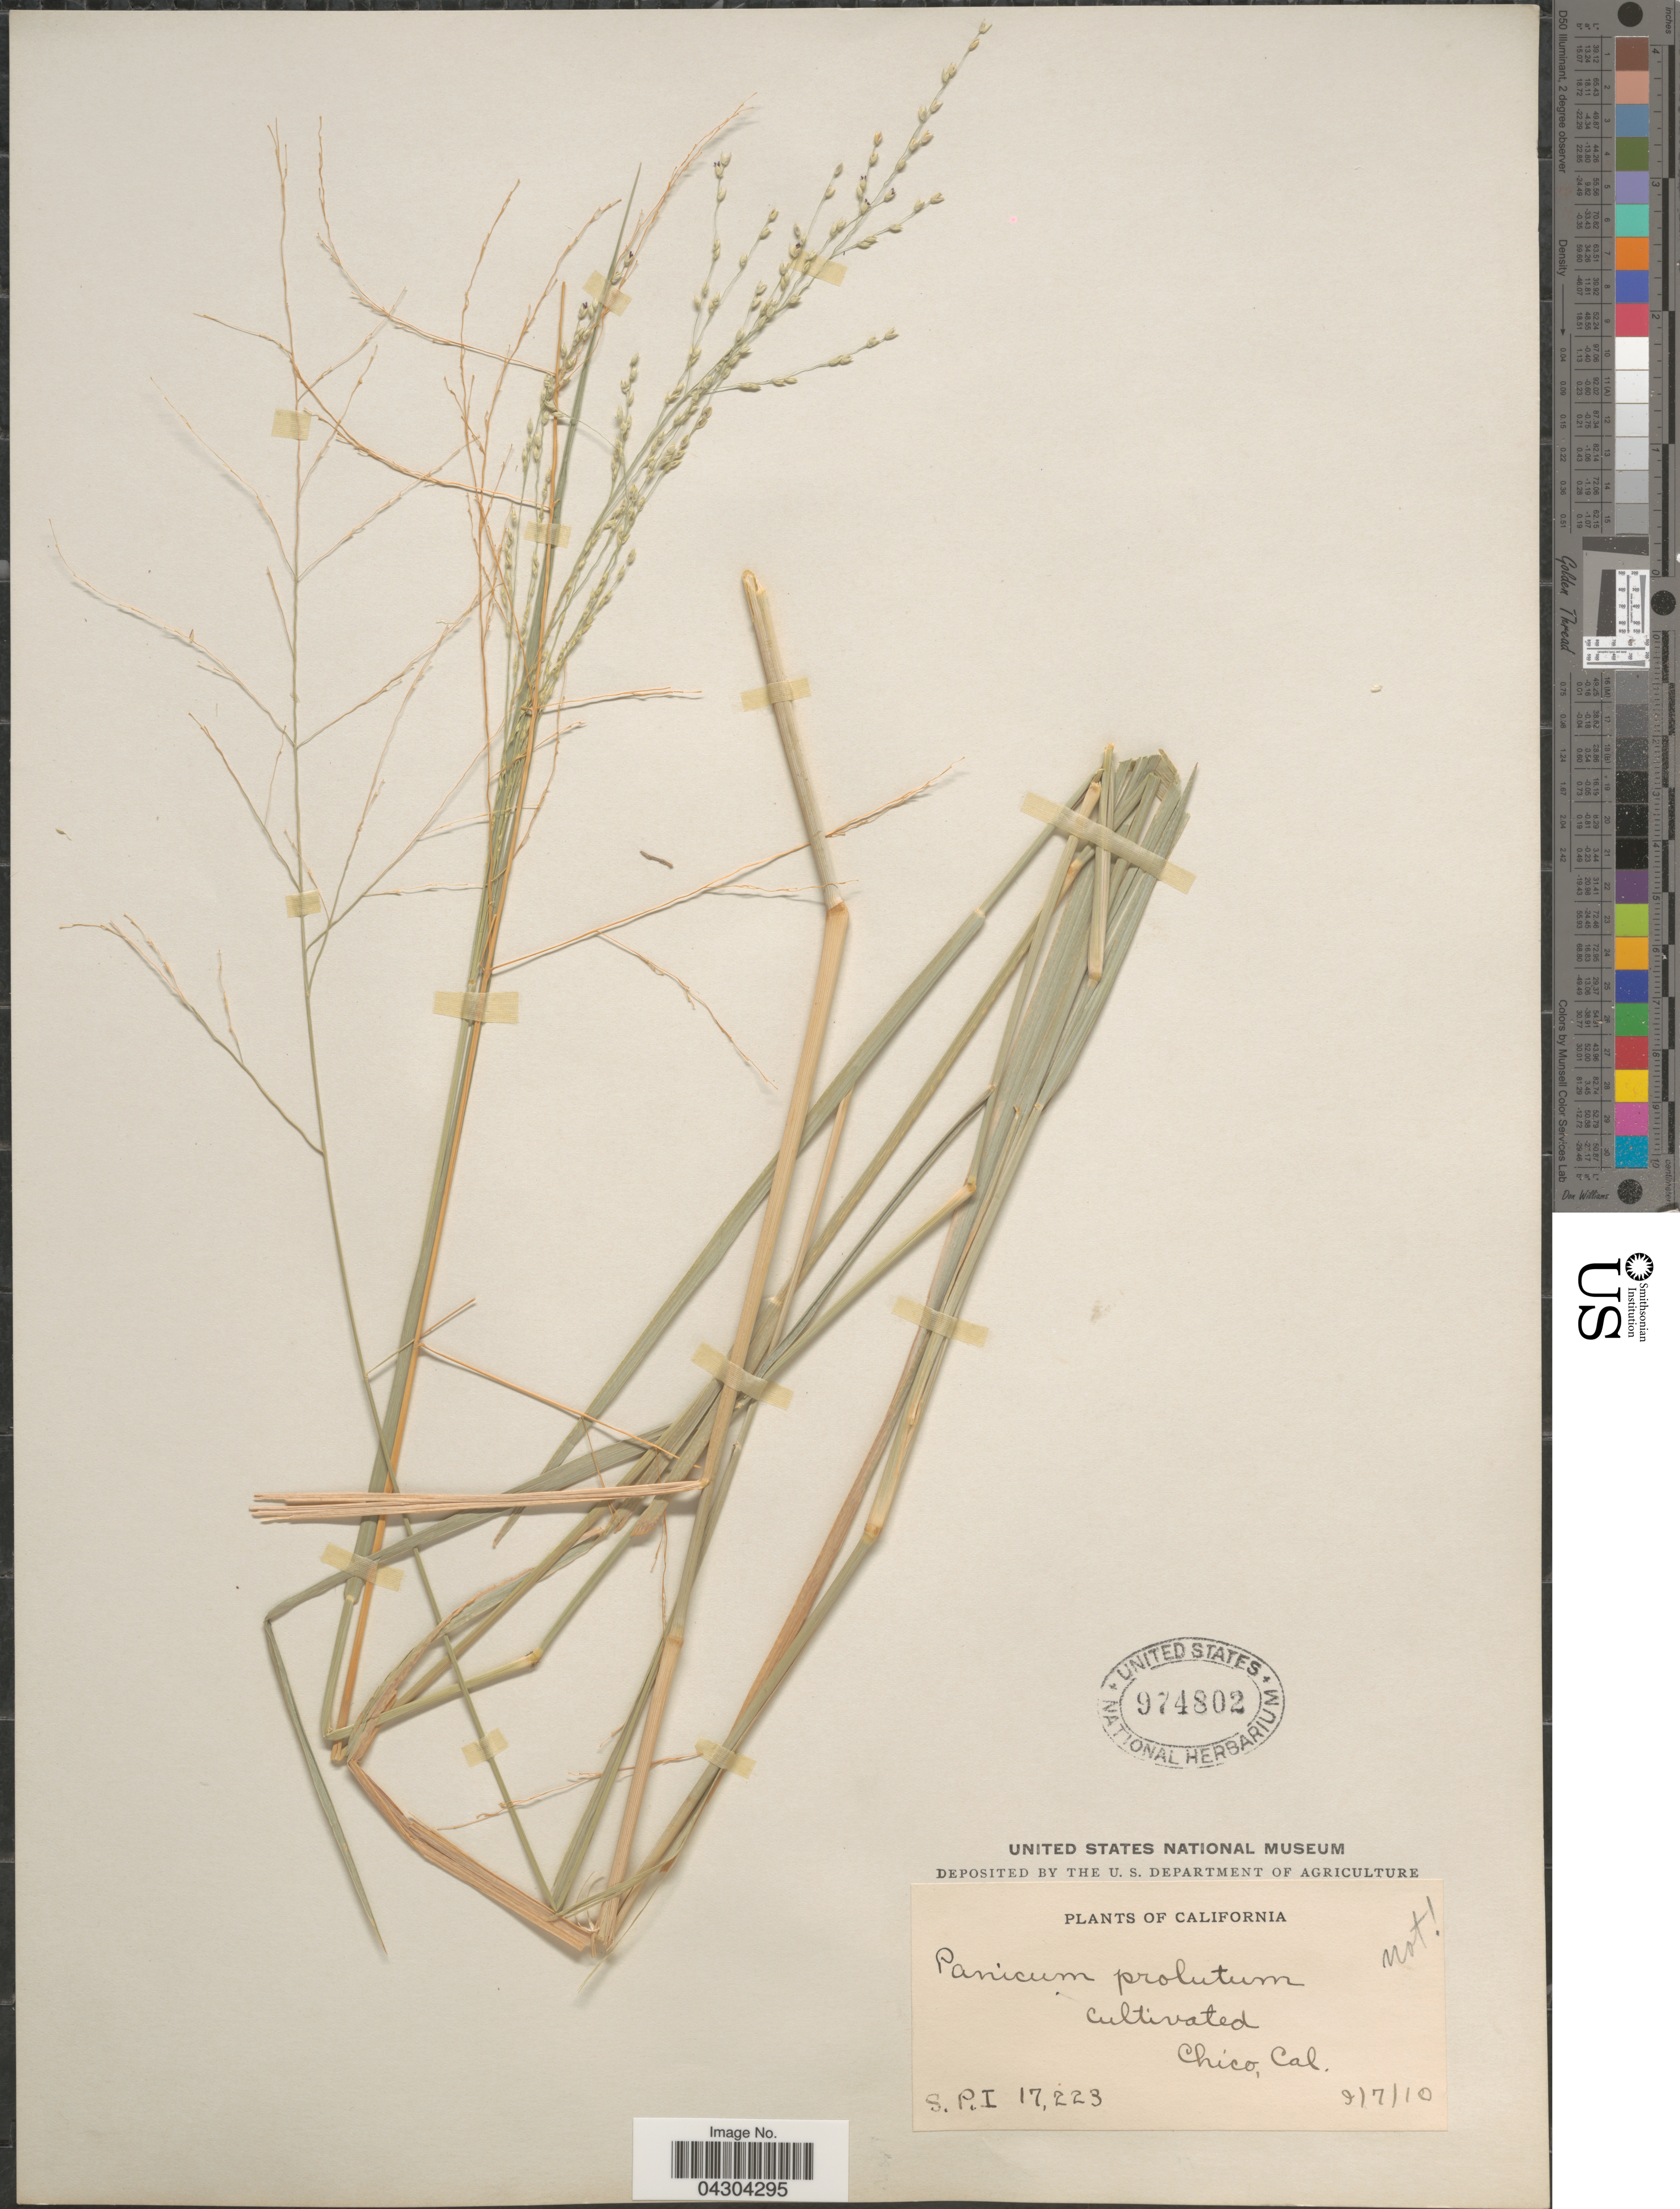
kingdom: Plantae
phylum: Tracheophyta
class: Liliopsida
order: Poales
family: Poaceae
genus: Panicum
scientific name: Panicum coloratum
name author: L.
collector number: SPI17223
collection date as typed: Transcribed d/m/y: 7/9/10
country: United States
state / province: California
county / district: Butte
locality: Chico.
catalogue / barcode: US 974802